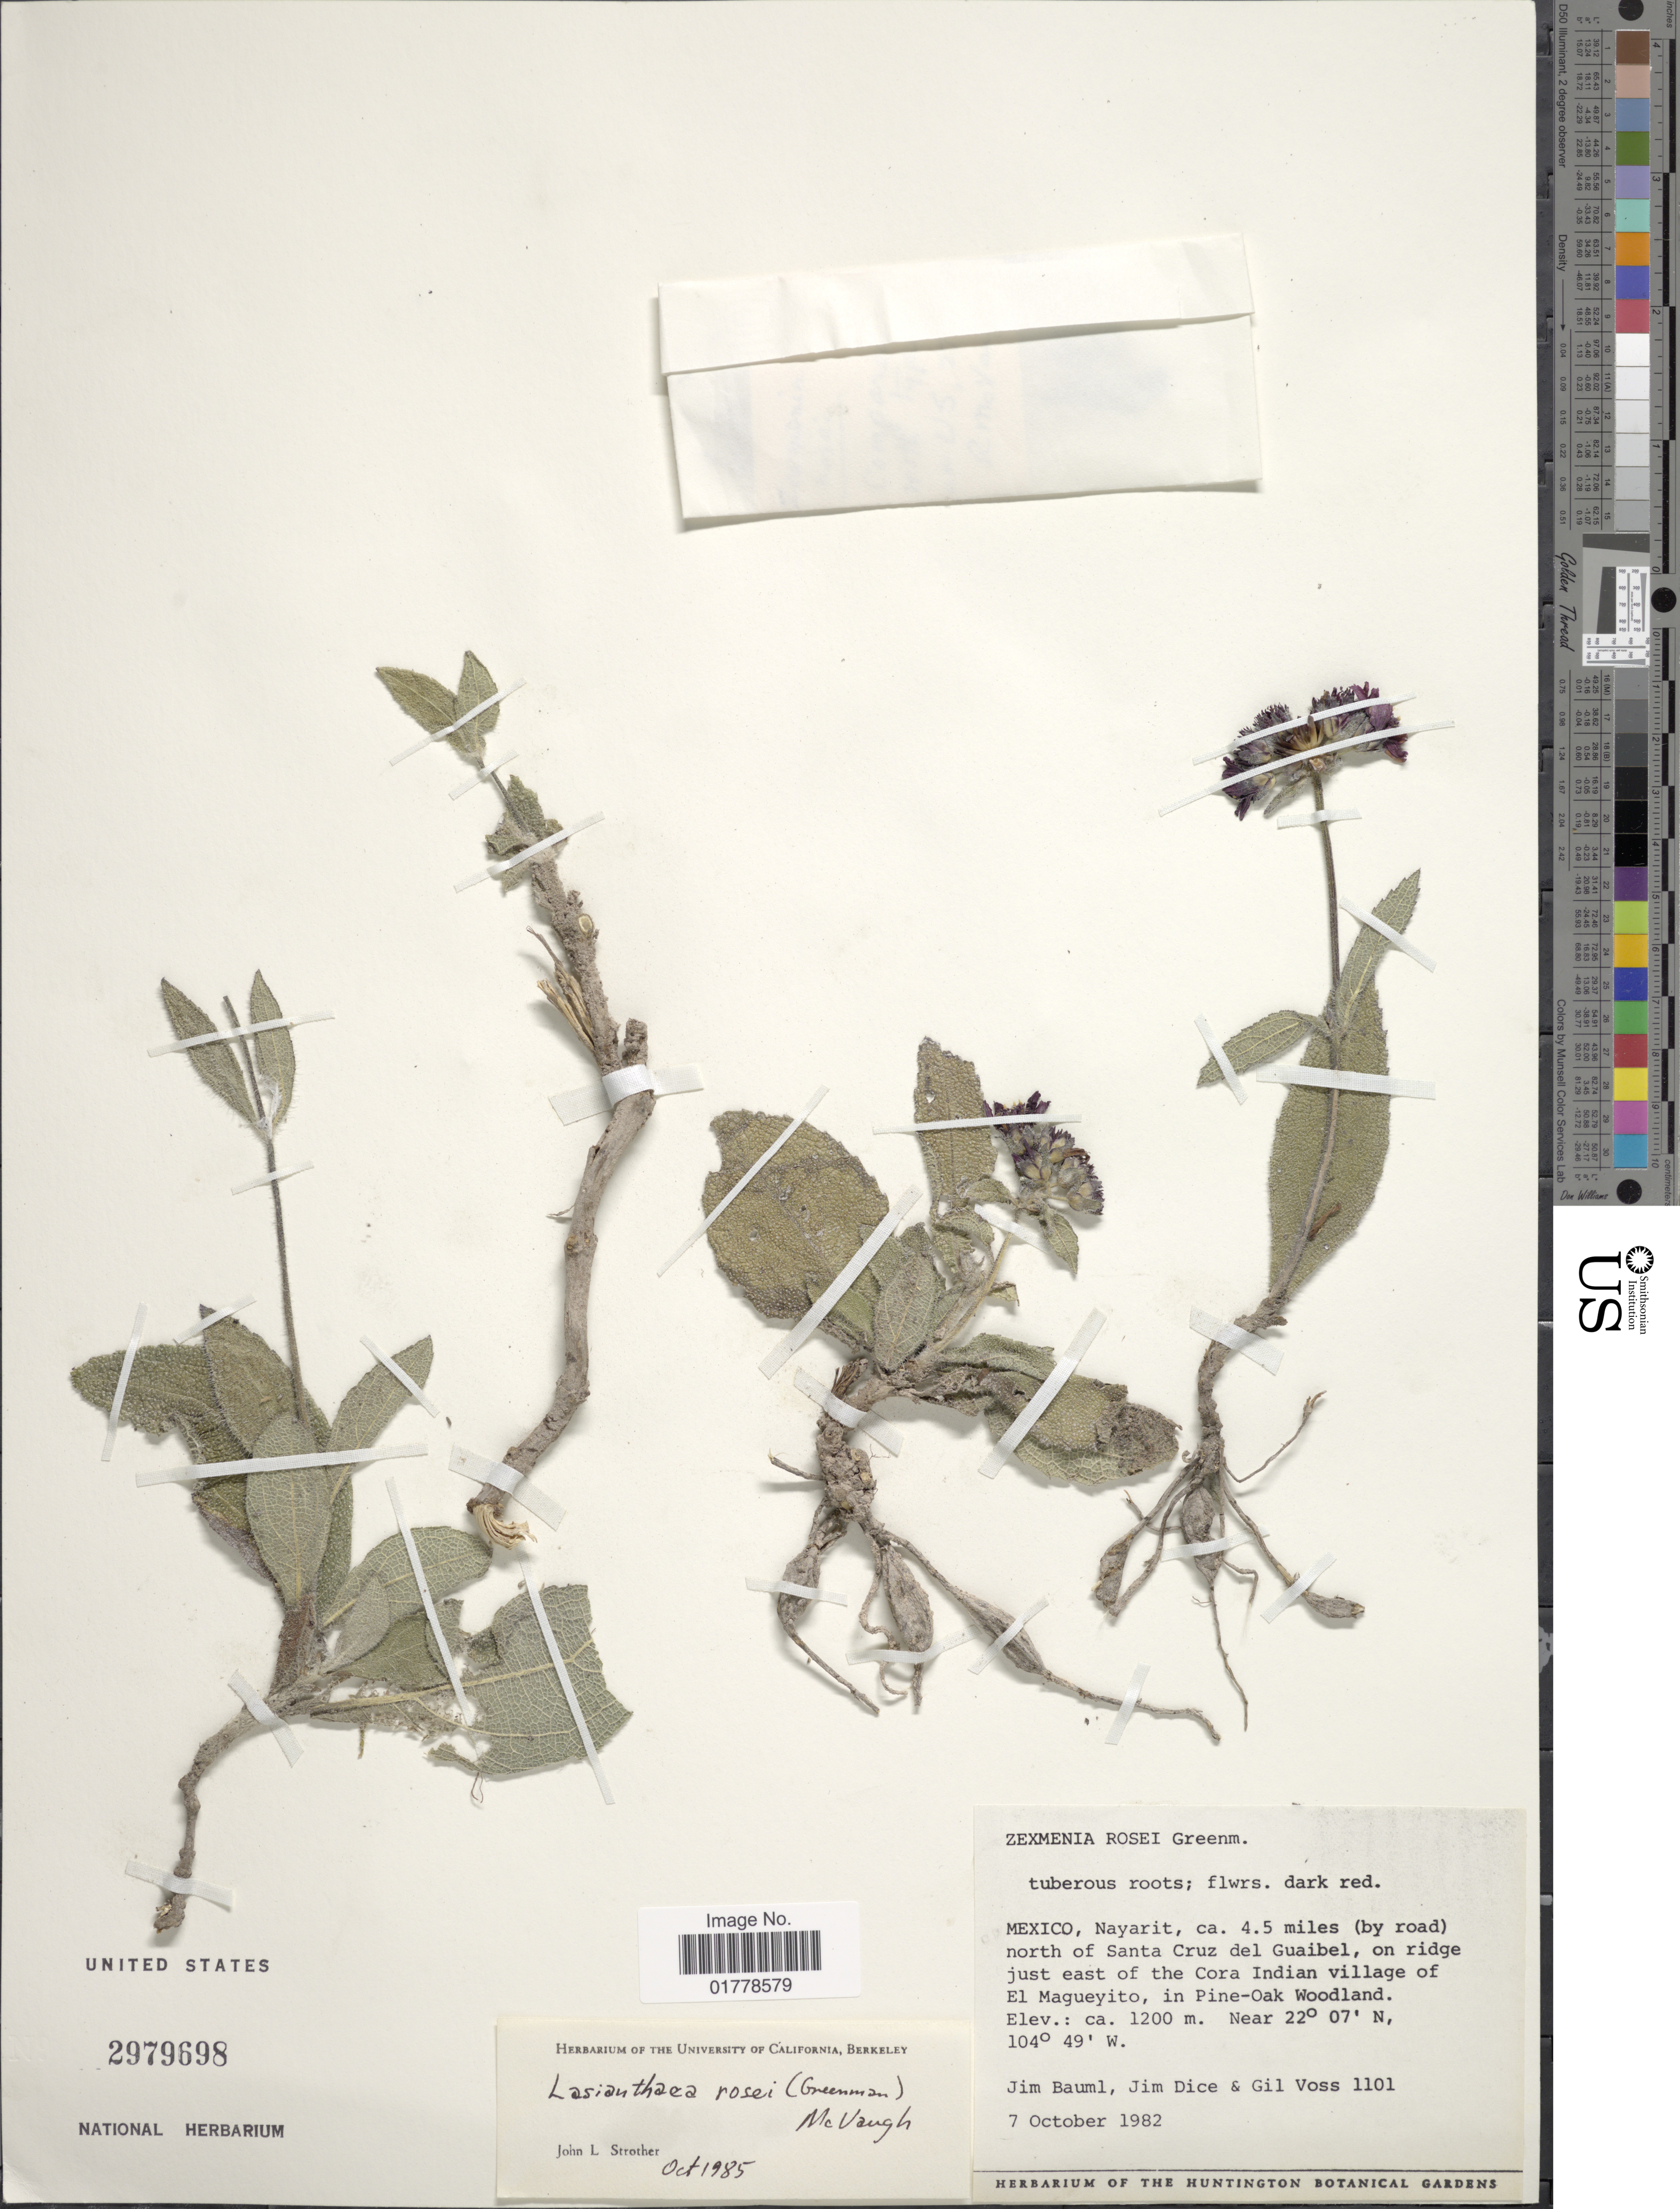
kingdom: Plantae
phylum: Tracheophyta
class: Magnoliopsida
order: Asterales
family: Asteraceae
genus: Lasianthaea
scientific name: Lasianthaea rosei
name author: (Greenm.) McVaugh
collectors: J. Bauml, J. Dice & G. Voss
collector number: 1101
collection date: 1982-10-07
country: Mexico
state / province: Nayarit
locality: Mexico, Nayarit, ca. 4.5 miles (by road) north of Santa Cruz del Guaibel, on ridge just east of the Cora Indian village of El Magueyito, in Pine-Oak Woodland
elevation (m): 1200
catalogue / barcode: US 2979698